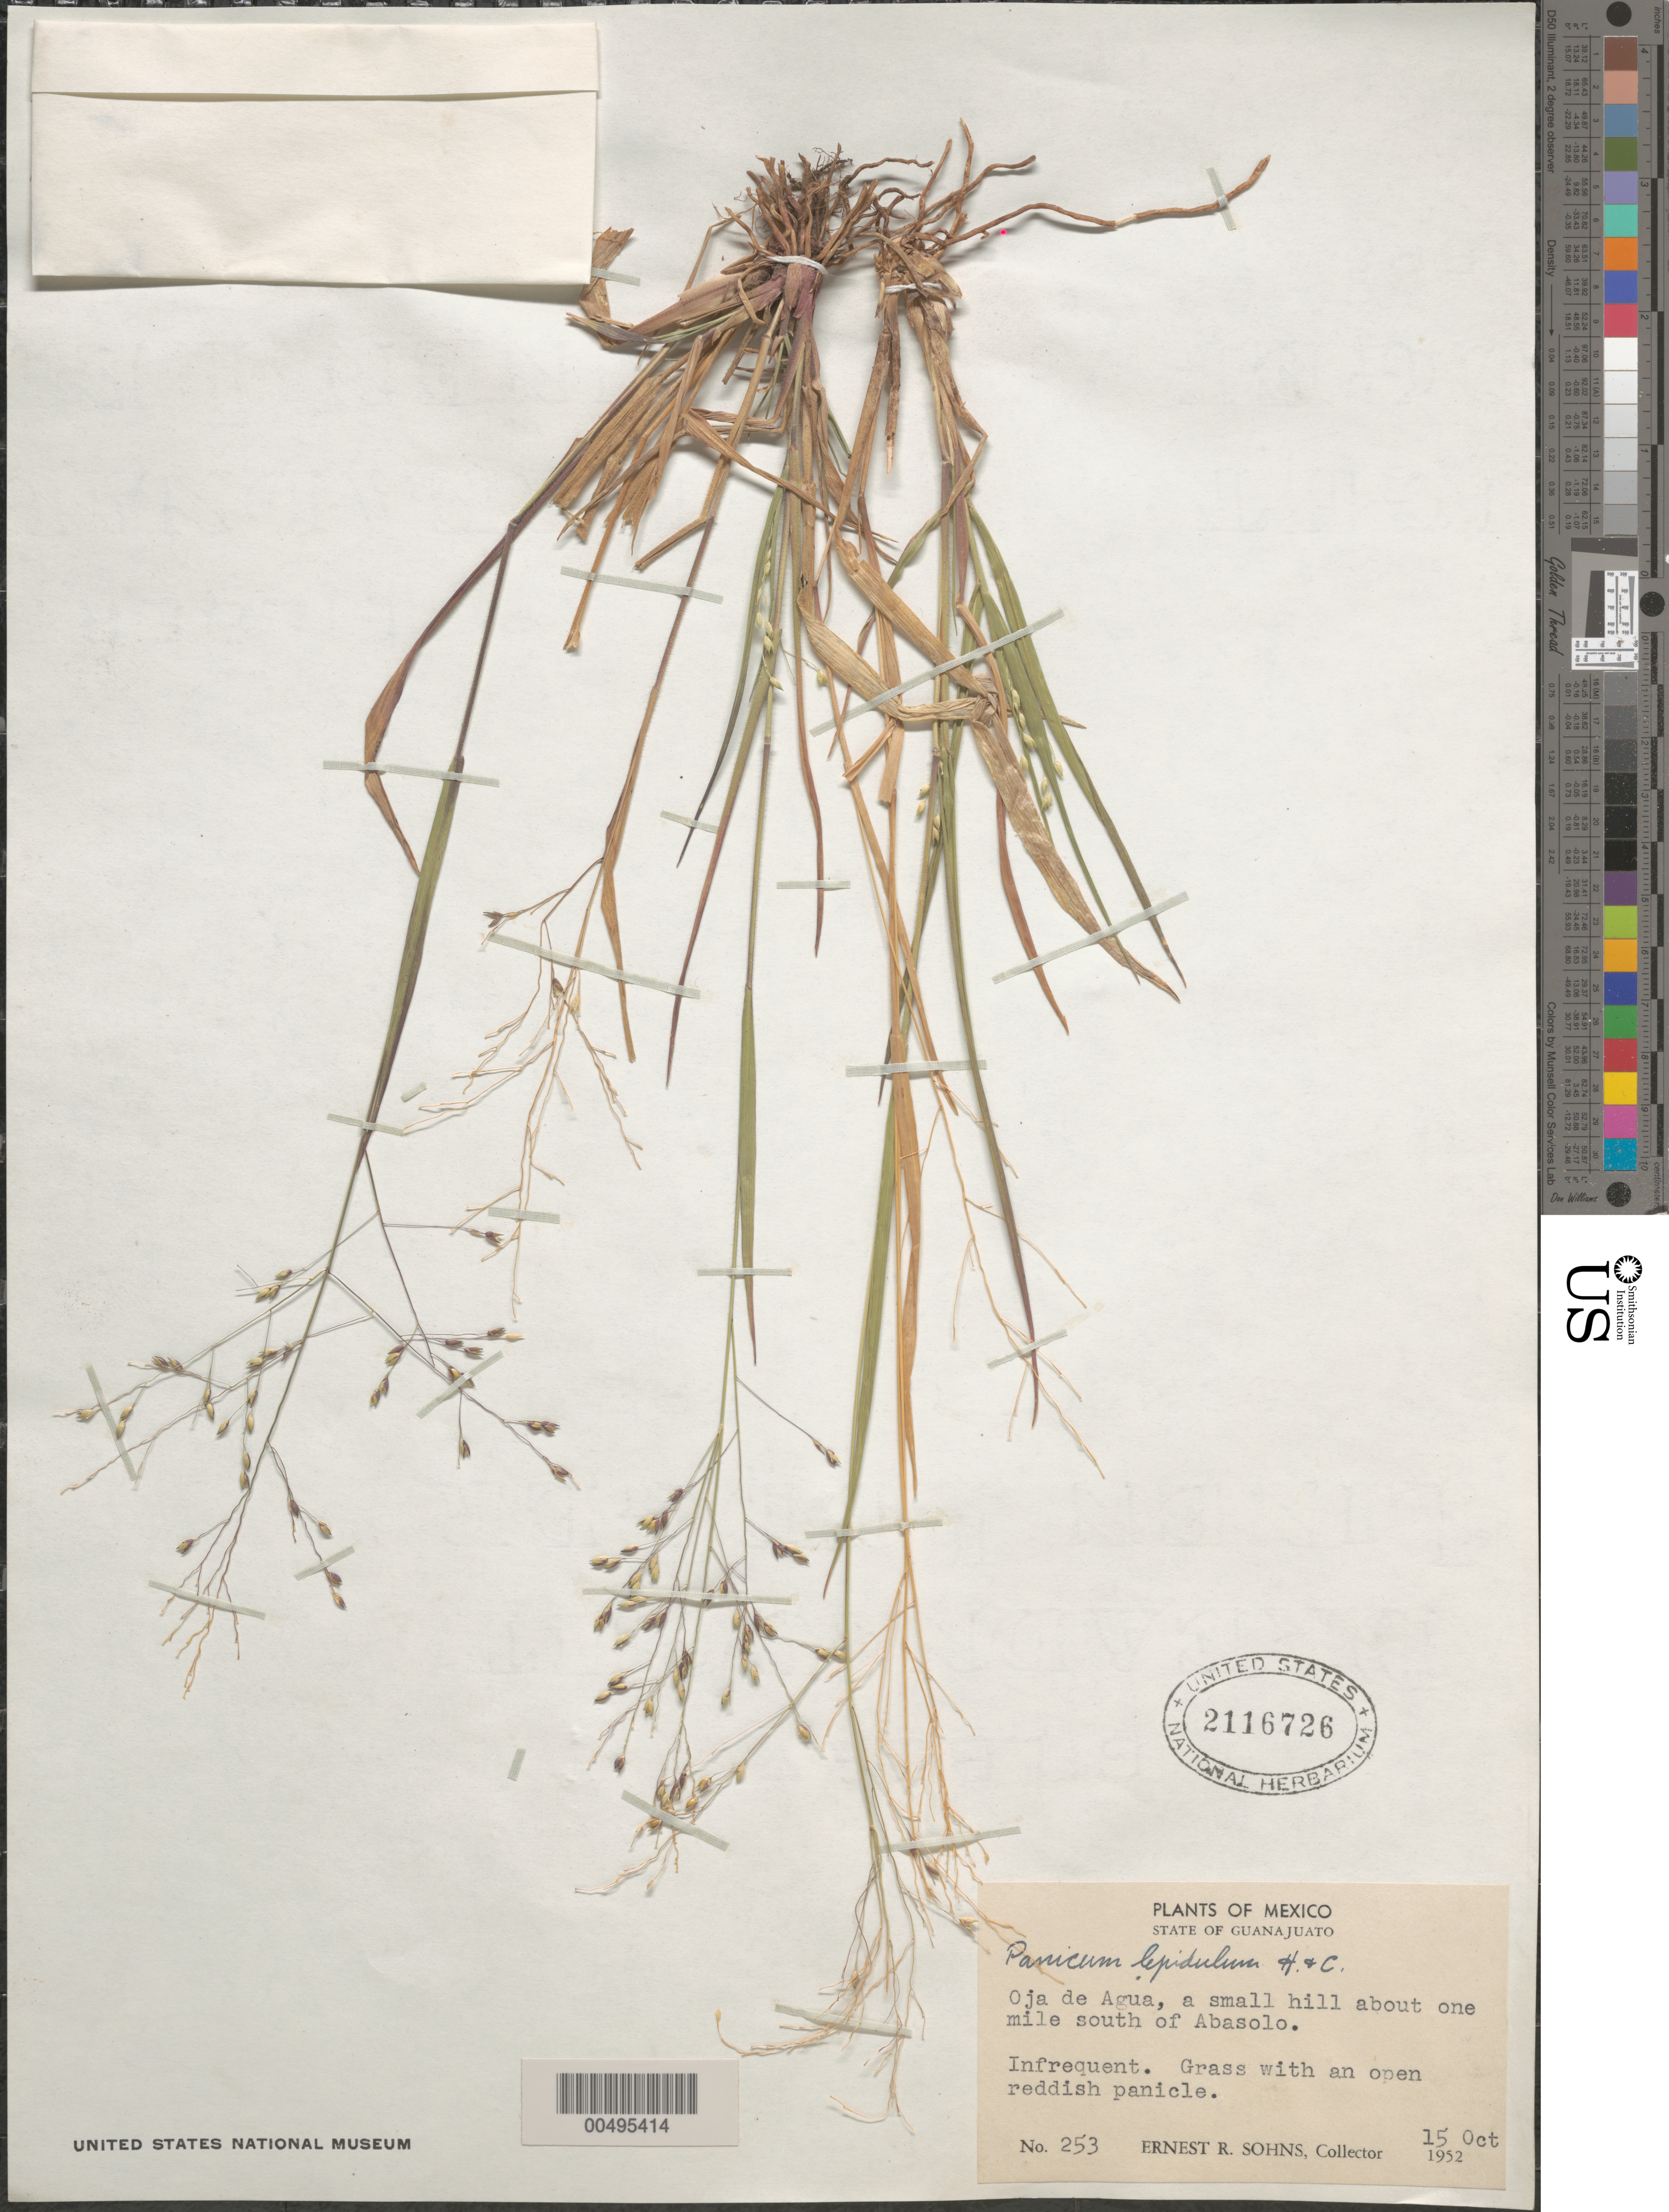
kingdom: Plantae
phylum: Tracheophyta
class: Liliopsida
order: Poales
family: Poaceae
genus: Panicum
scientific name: Panicum lepidulum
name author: Hitchc. & Chase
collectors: E. R. Sohns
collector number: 253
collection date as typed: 15 Oct 1952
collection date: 1952-10-15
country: Mexico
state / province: Guanajuato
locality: Oja de Agua, about 1 mi S of Abasolo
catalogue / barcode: US 2116726